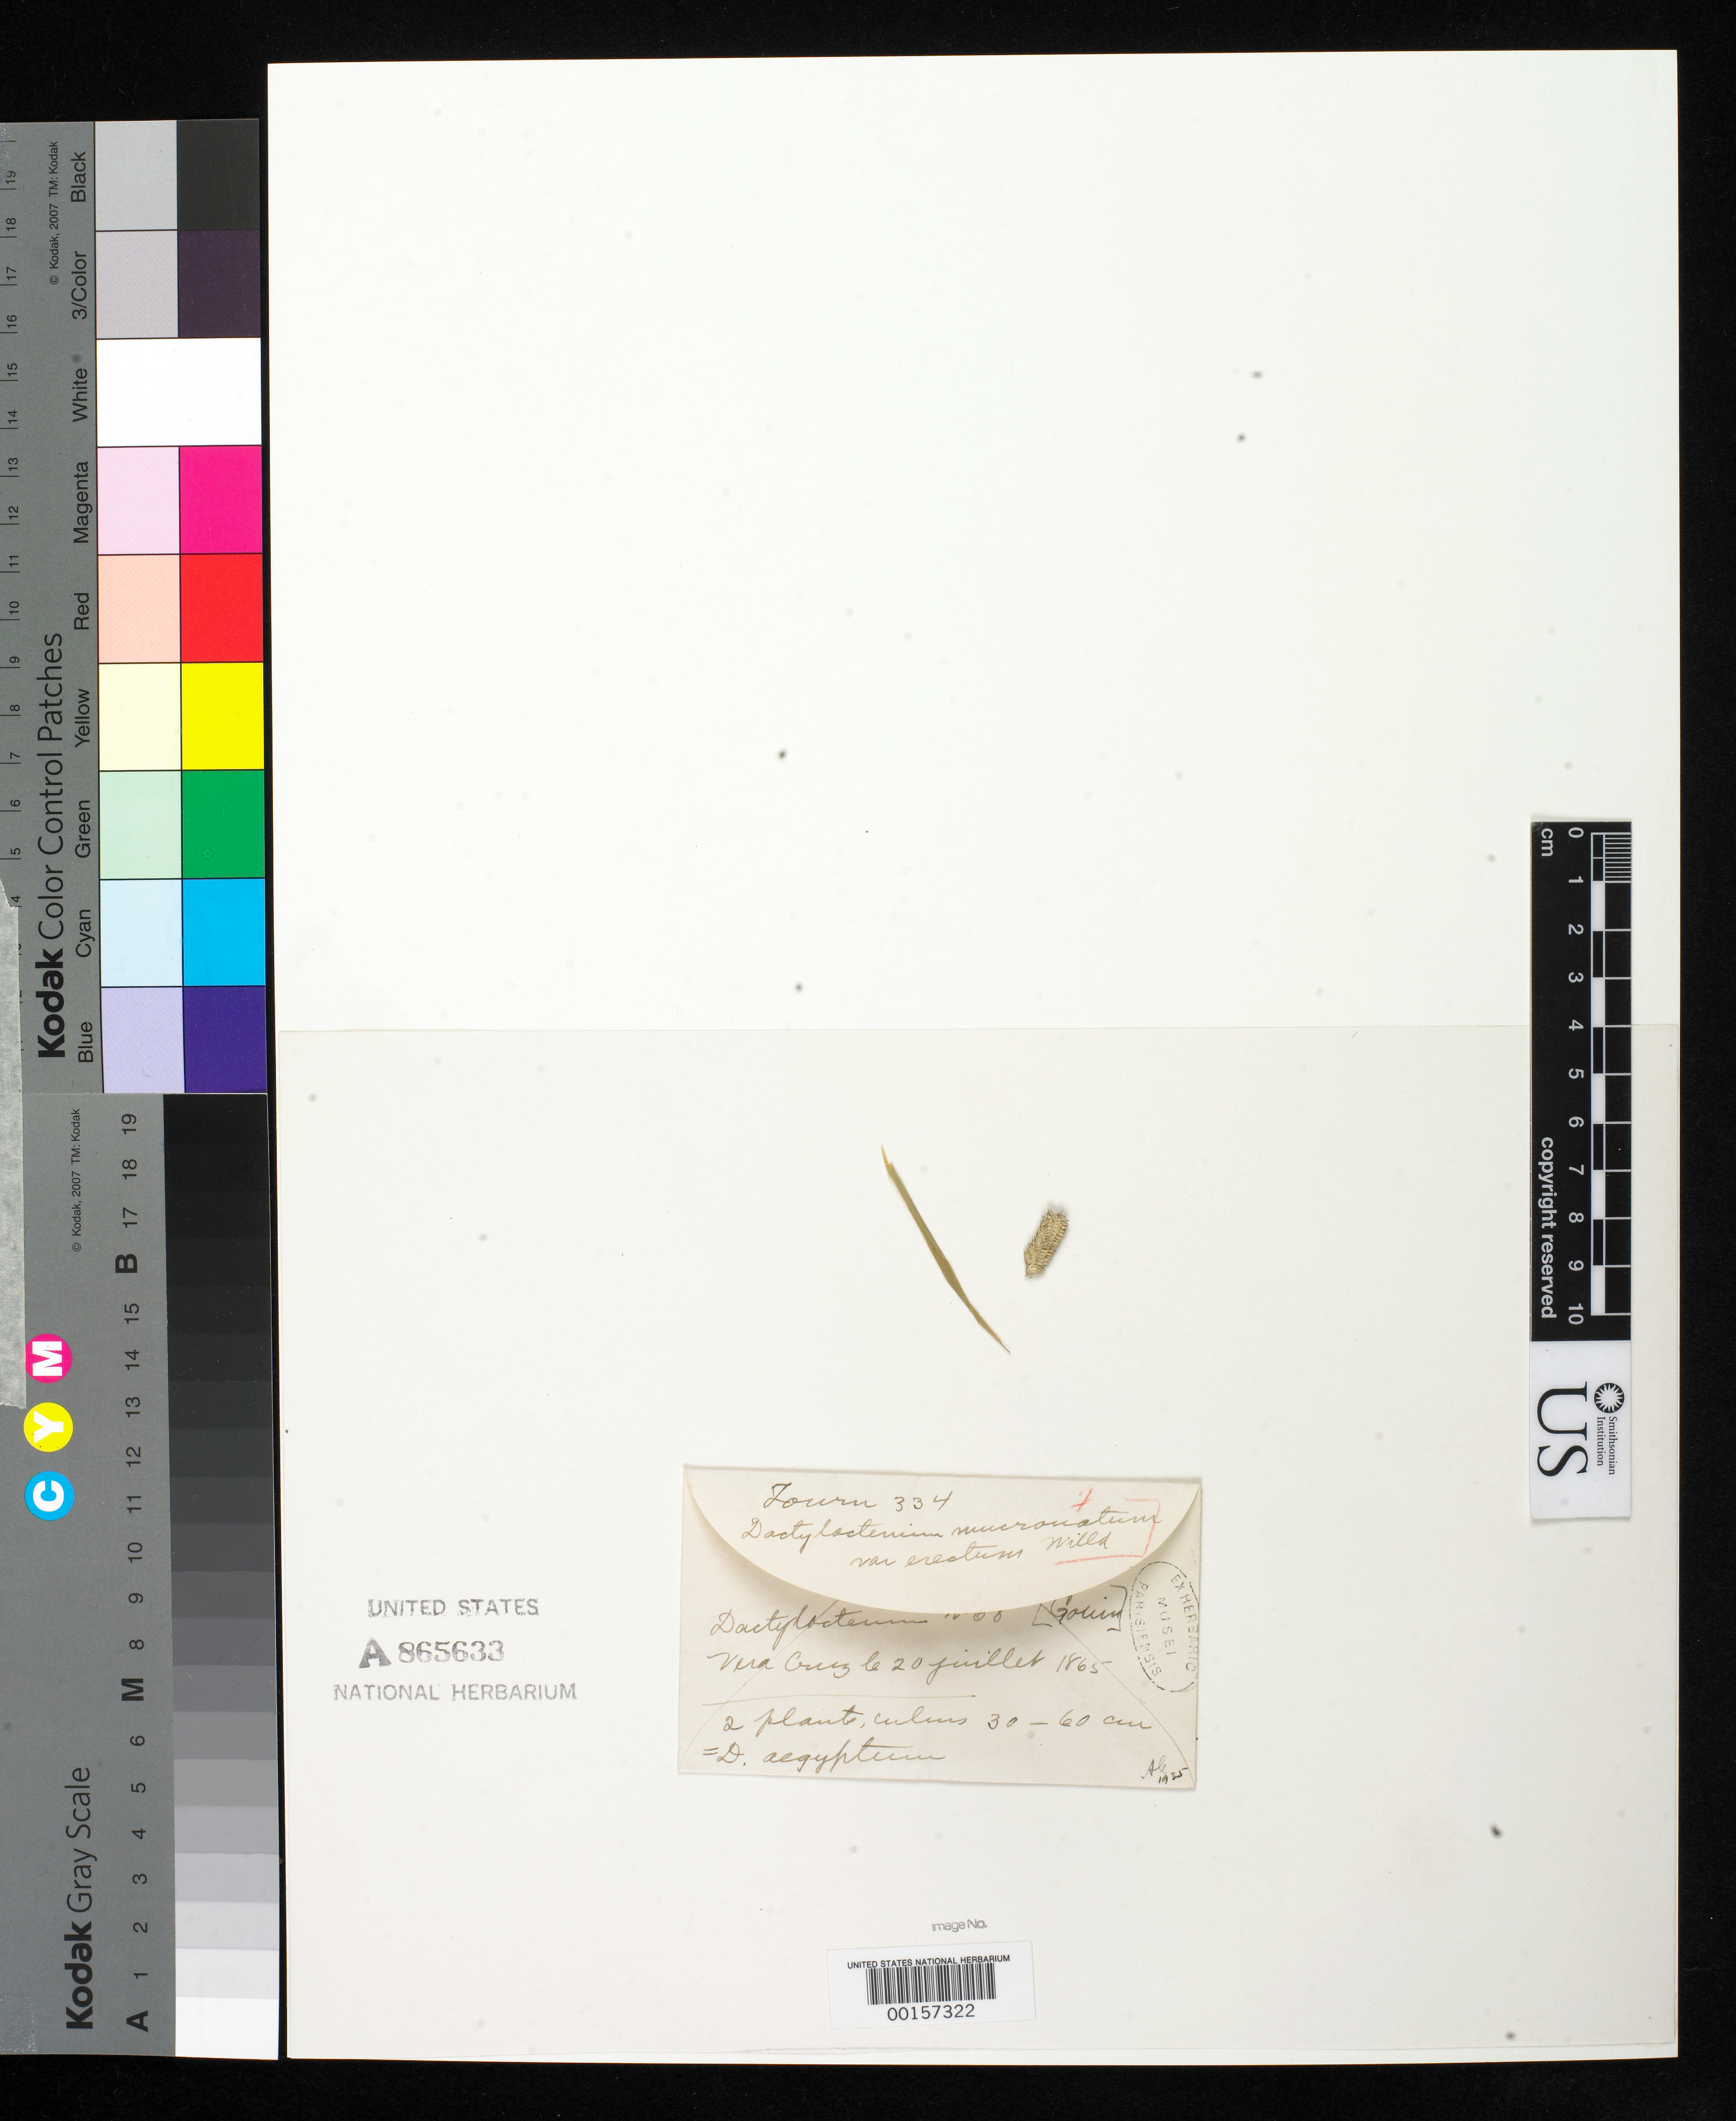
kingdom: Plantae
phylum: Tracheophyta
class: Liliopsida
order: Poales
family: Poaceae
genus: Dactyloctenium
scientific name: Dactyloctenium mucronatum var. erectum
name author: E. Fourn.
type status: Type Fragment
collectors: F. M. G. Gouin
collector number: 68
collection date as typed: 20 --- 1865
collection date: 1865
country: Mexico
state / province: Veracruz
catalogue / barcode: US 865633A